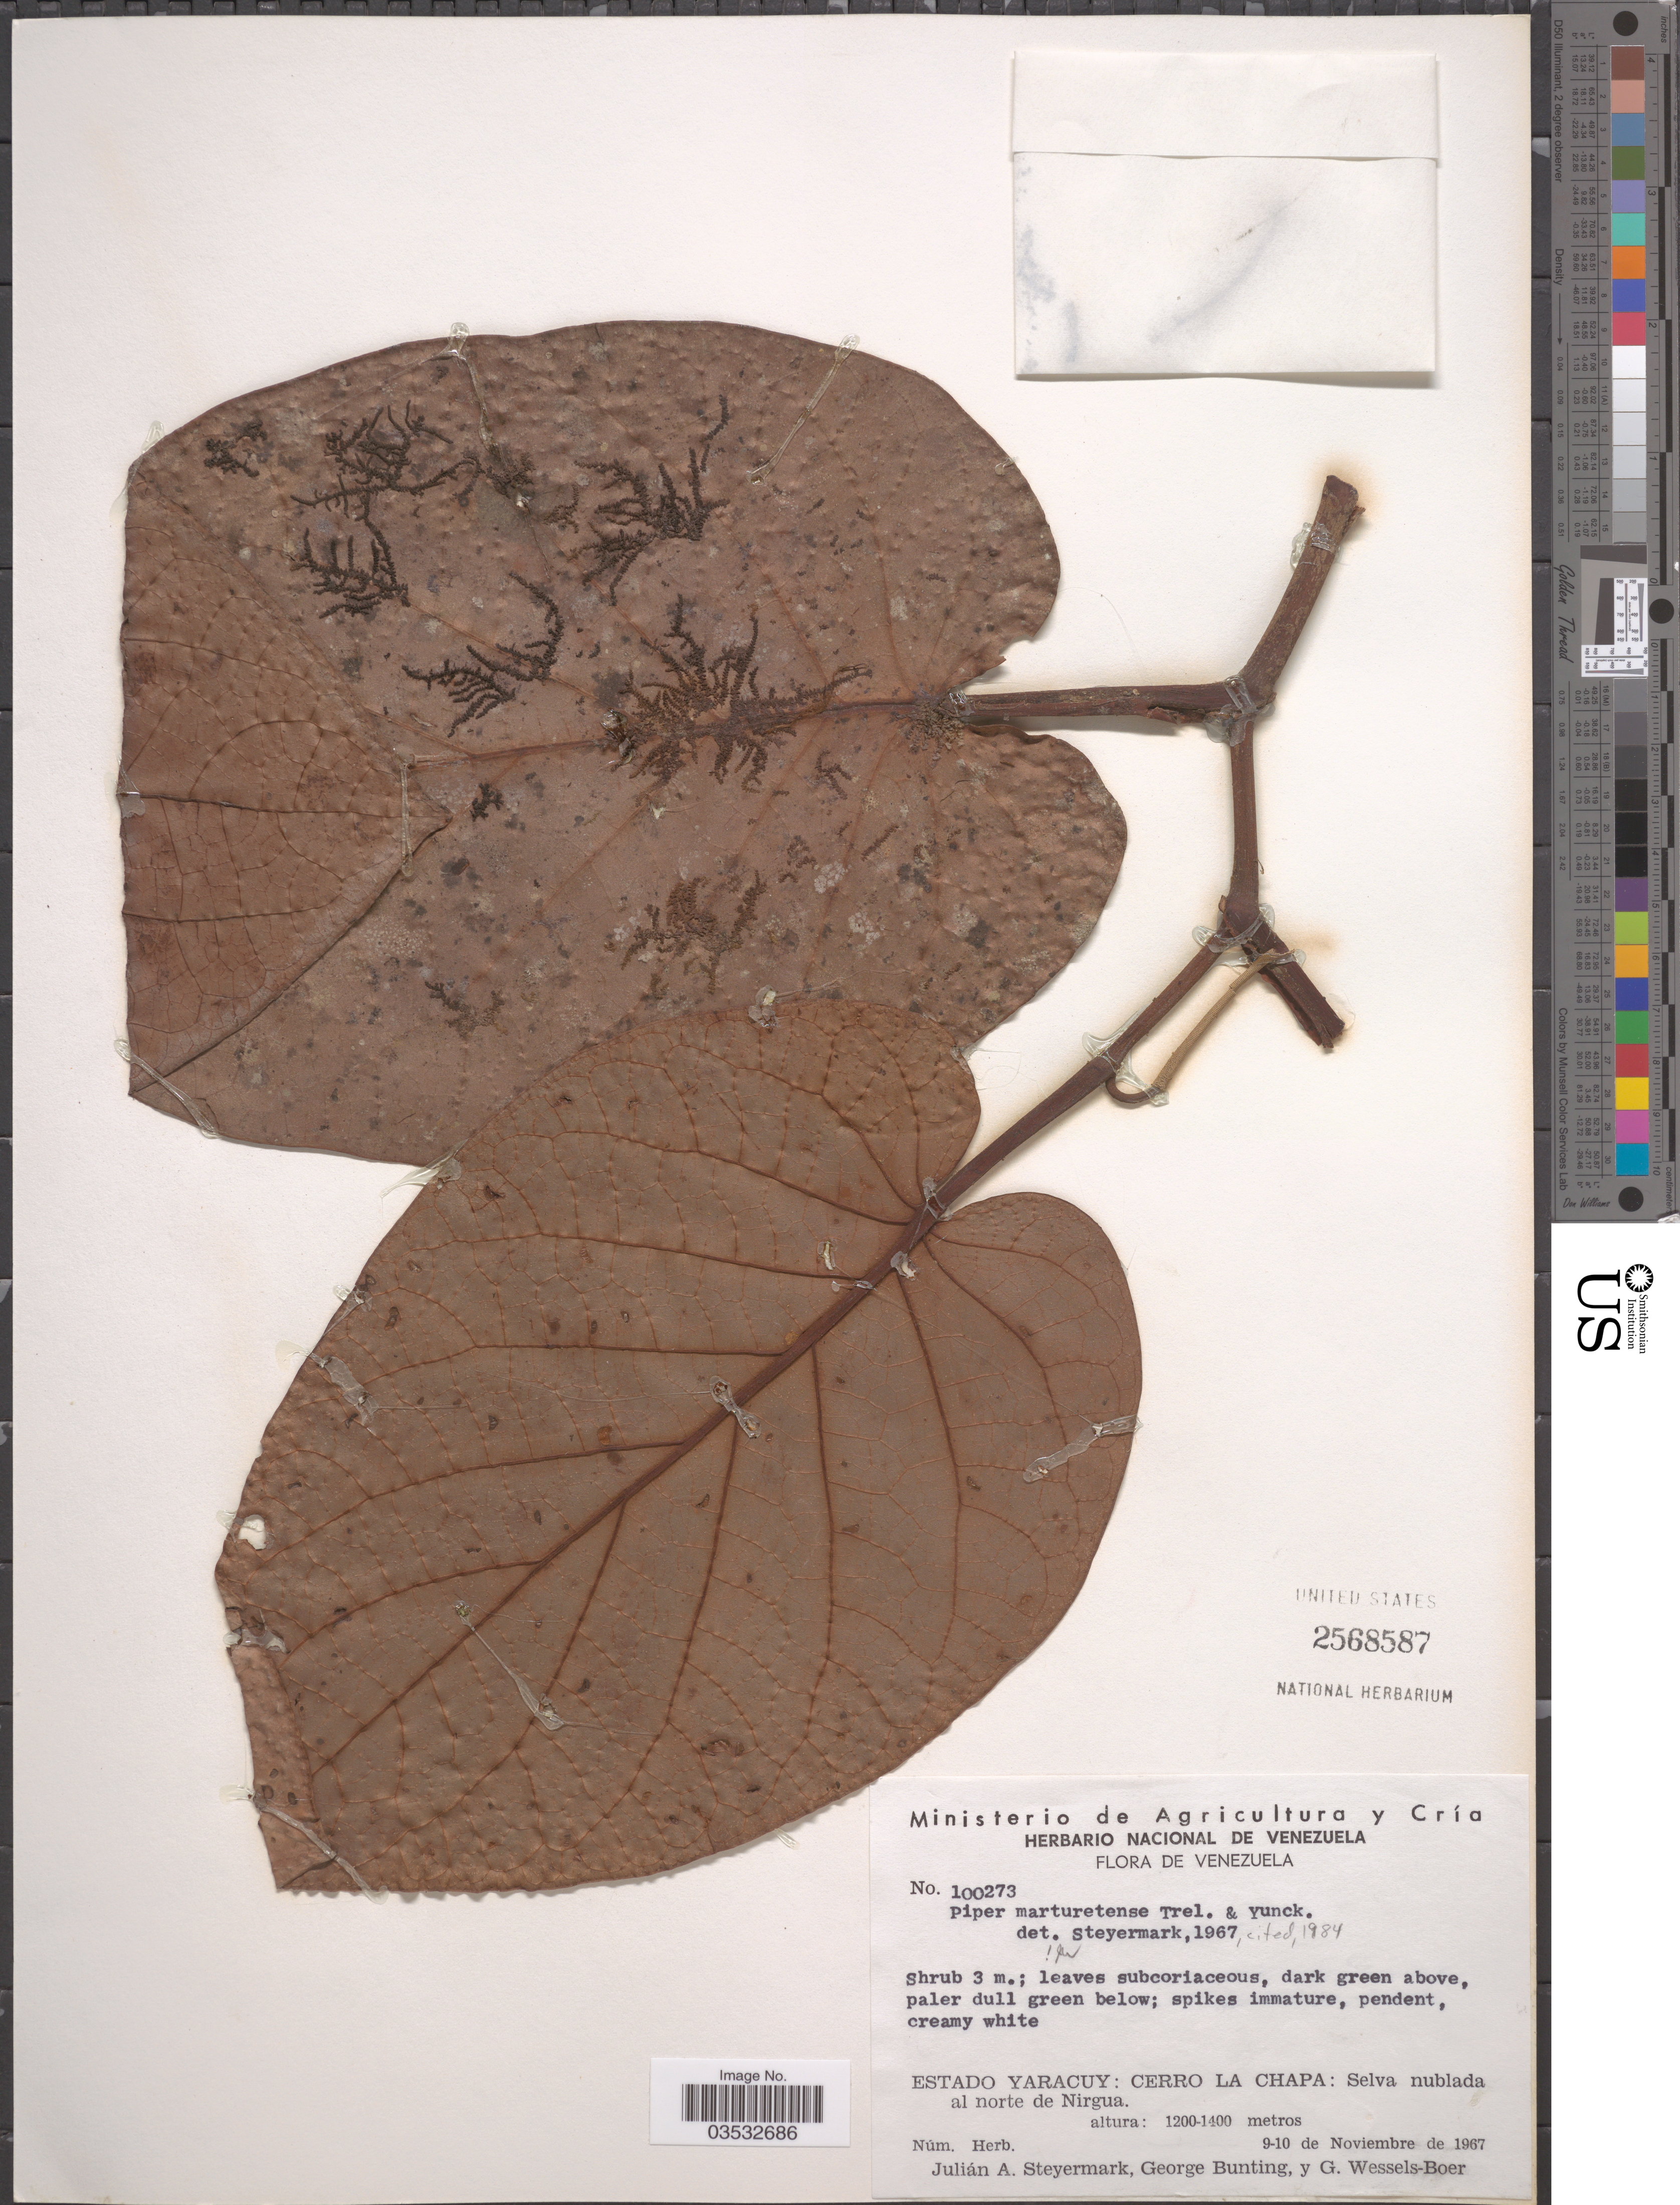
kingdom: Plantae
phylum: Tracheophyta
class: Magnoliopsida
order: Piperales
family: Piperaceae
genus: Piper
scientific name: Piper marturetense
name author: Trel. & Yunck.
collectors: J. Steyermark, G. S. Bunting & G. Wessels Boer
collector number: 100273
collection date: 1967-11-09/1967-11-10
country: Venezuela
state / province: Yaracuy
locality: Cerro la Chapa: Selva nublada al norte de Nirgua.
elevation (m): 1200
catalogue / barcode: US 2568587